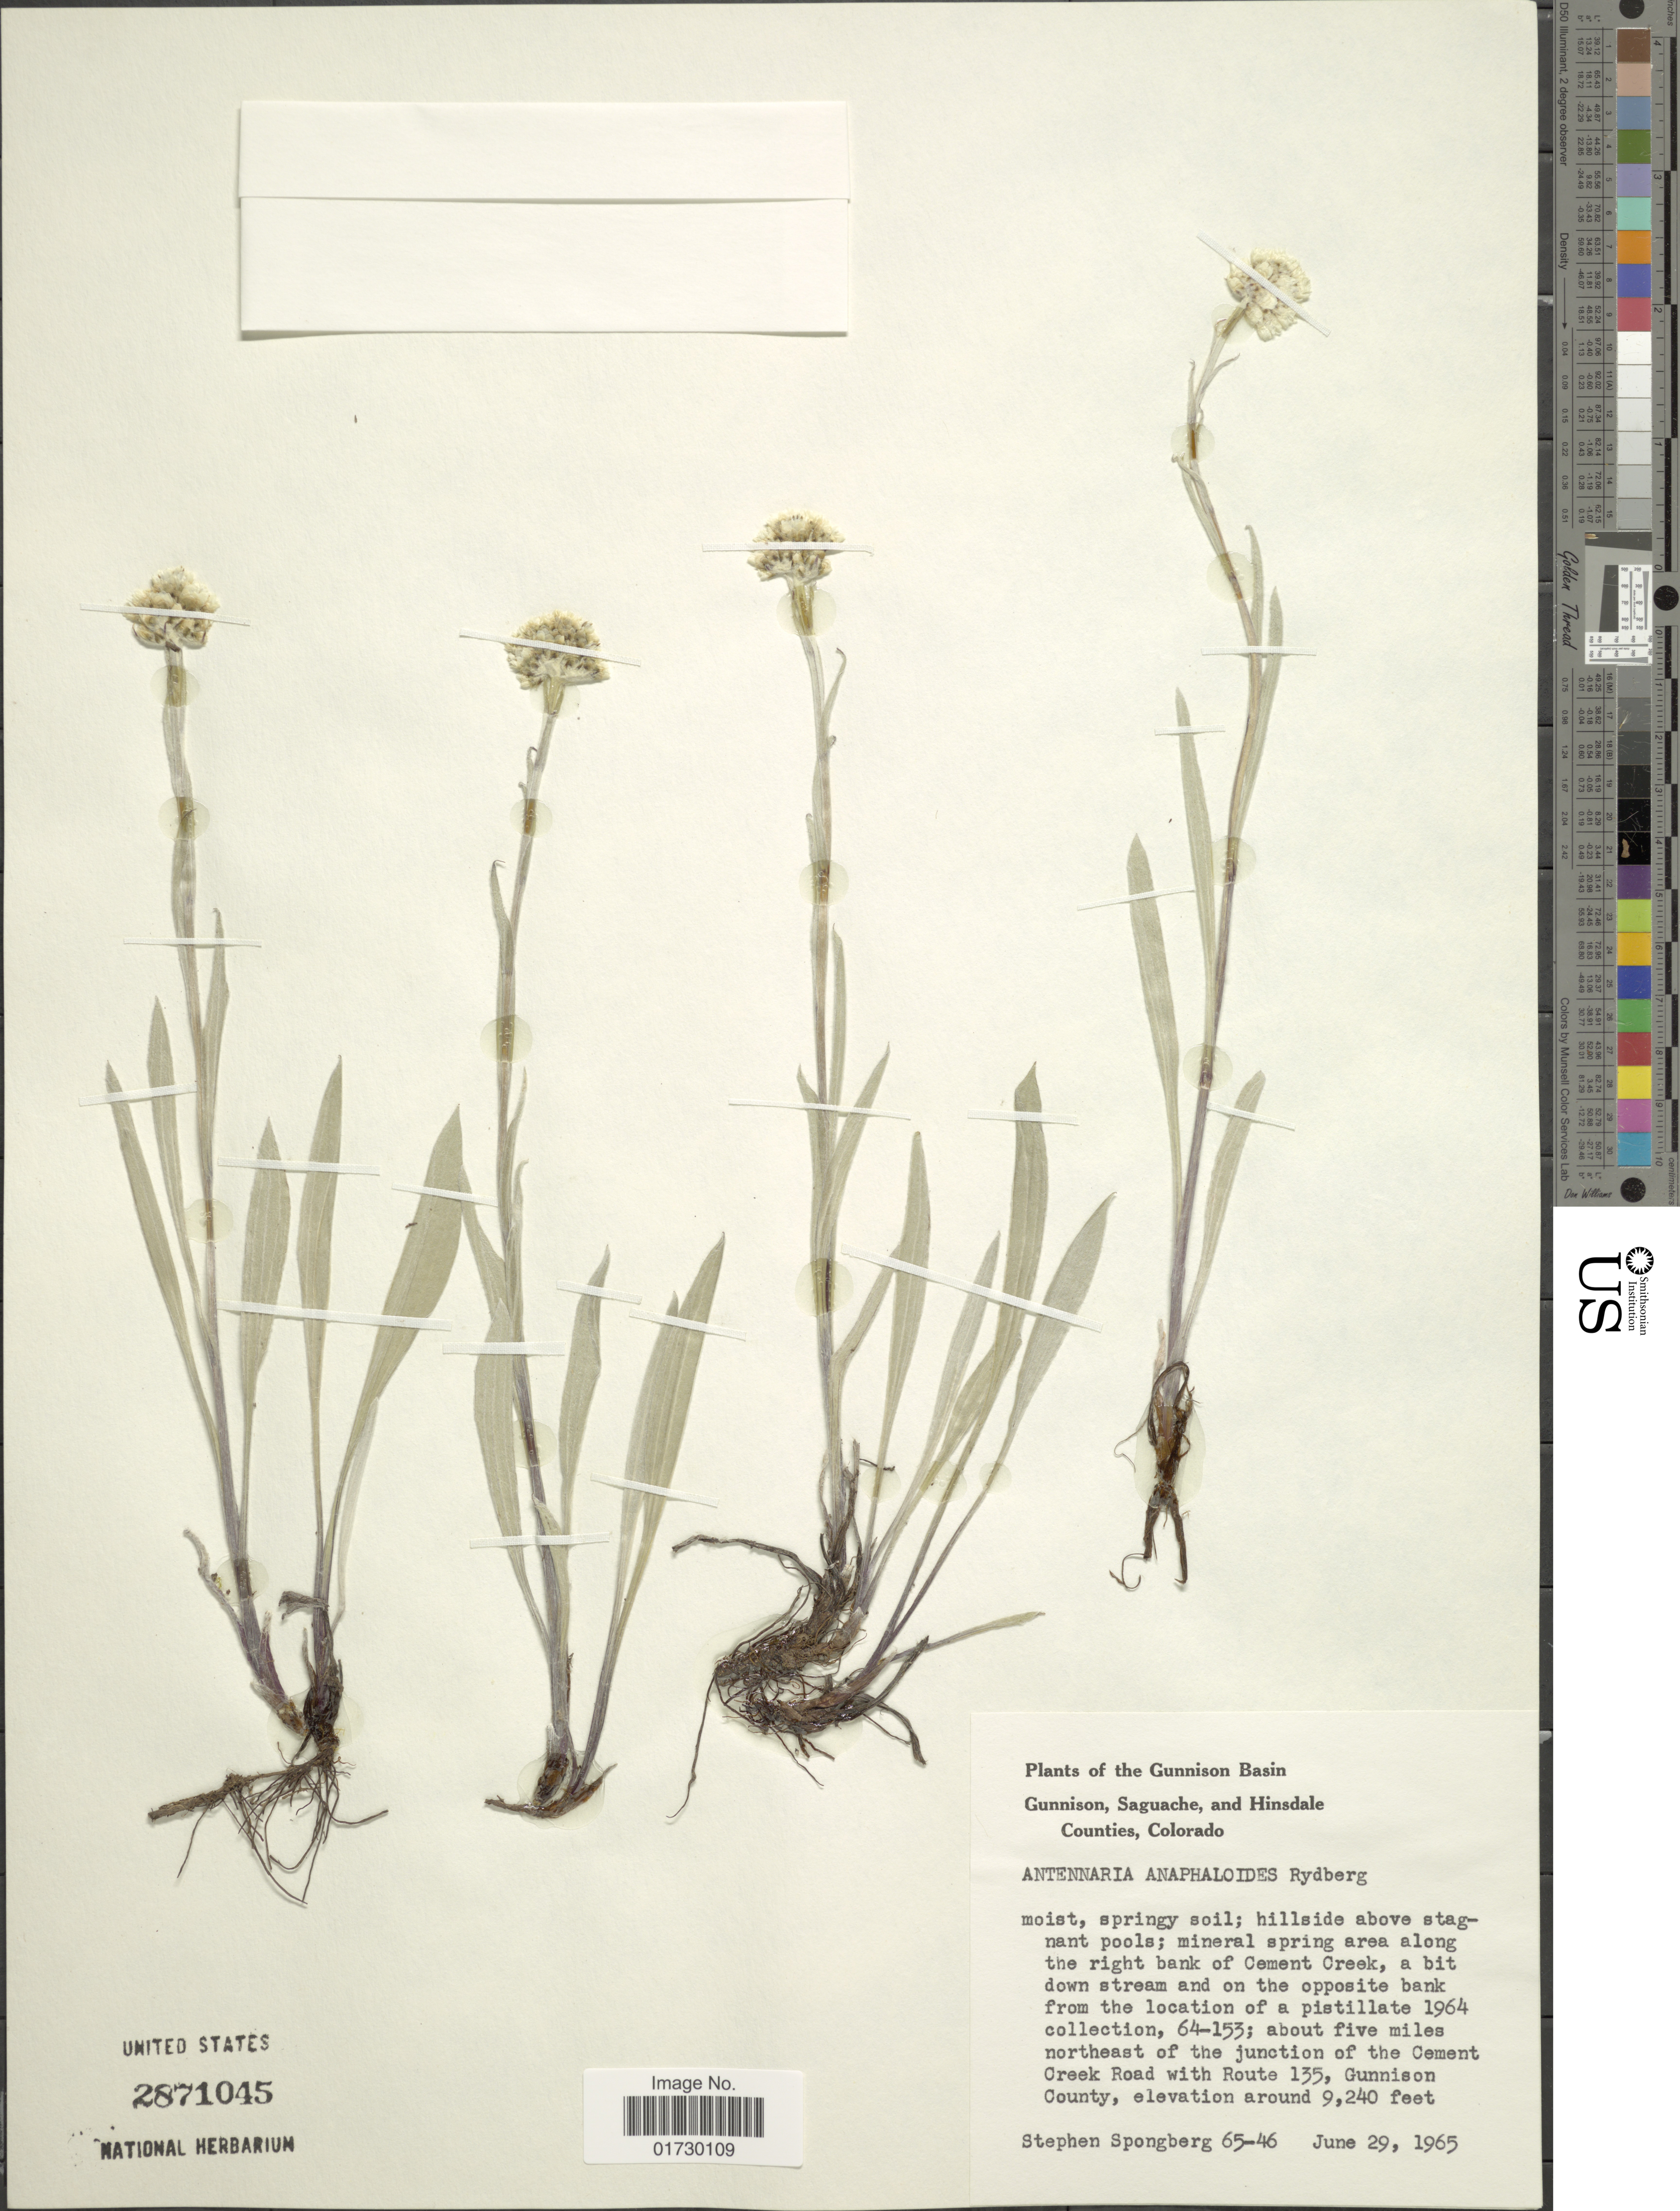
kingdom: Plantae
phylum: Tracheophyta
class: Magnoliopsida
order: Asterales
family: Asteraceae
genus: Antennaria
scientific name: Antennaria anaphaloides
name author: Rydb.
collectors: S. A.Spongberg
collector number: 65-46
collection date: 1965-06-29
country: United States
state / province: Colorado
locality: The Gunnison Bain, Gunnison, Saguache, and Hinsdale Counties, Colorado, hillside above stagnant pools; mineral spring area along the right bank of Cement Creek, a bit down stream and on the opposite bank from the location of a pistillate 1964 collection, 64-153; about five miles northeast of the junction of the Cement Creek Road with Route 135, Gunnison County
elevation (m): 2816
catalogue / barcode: US 2871045